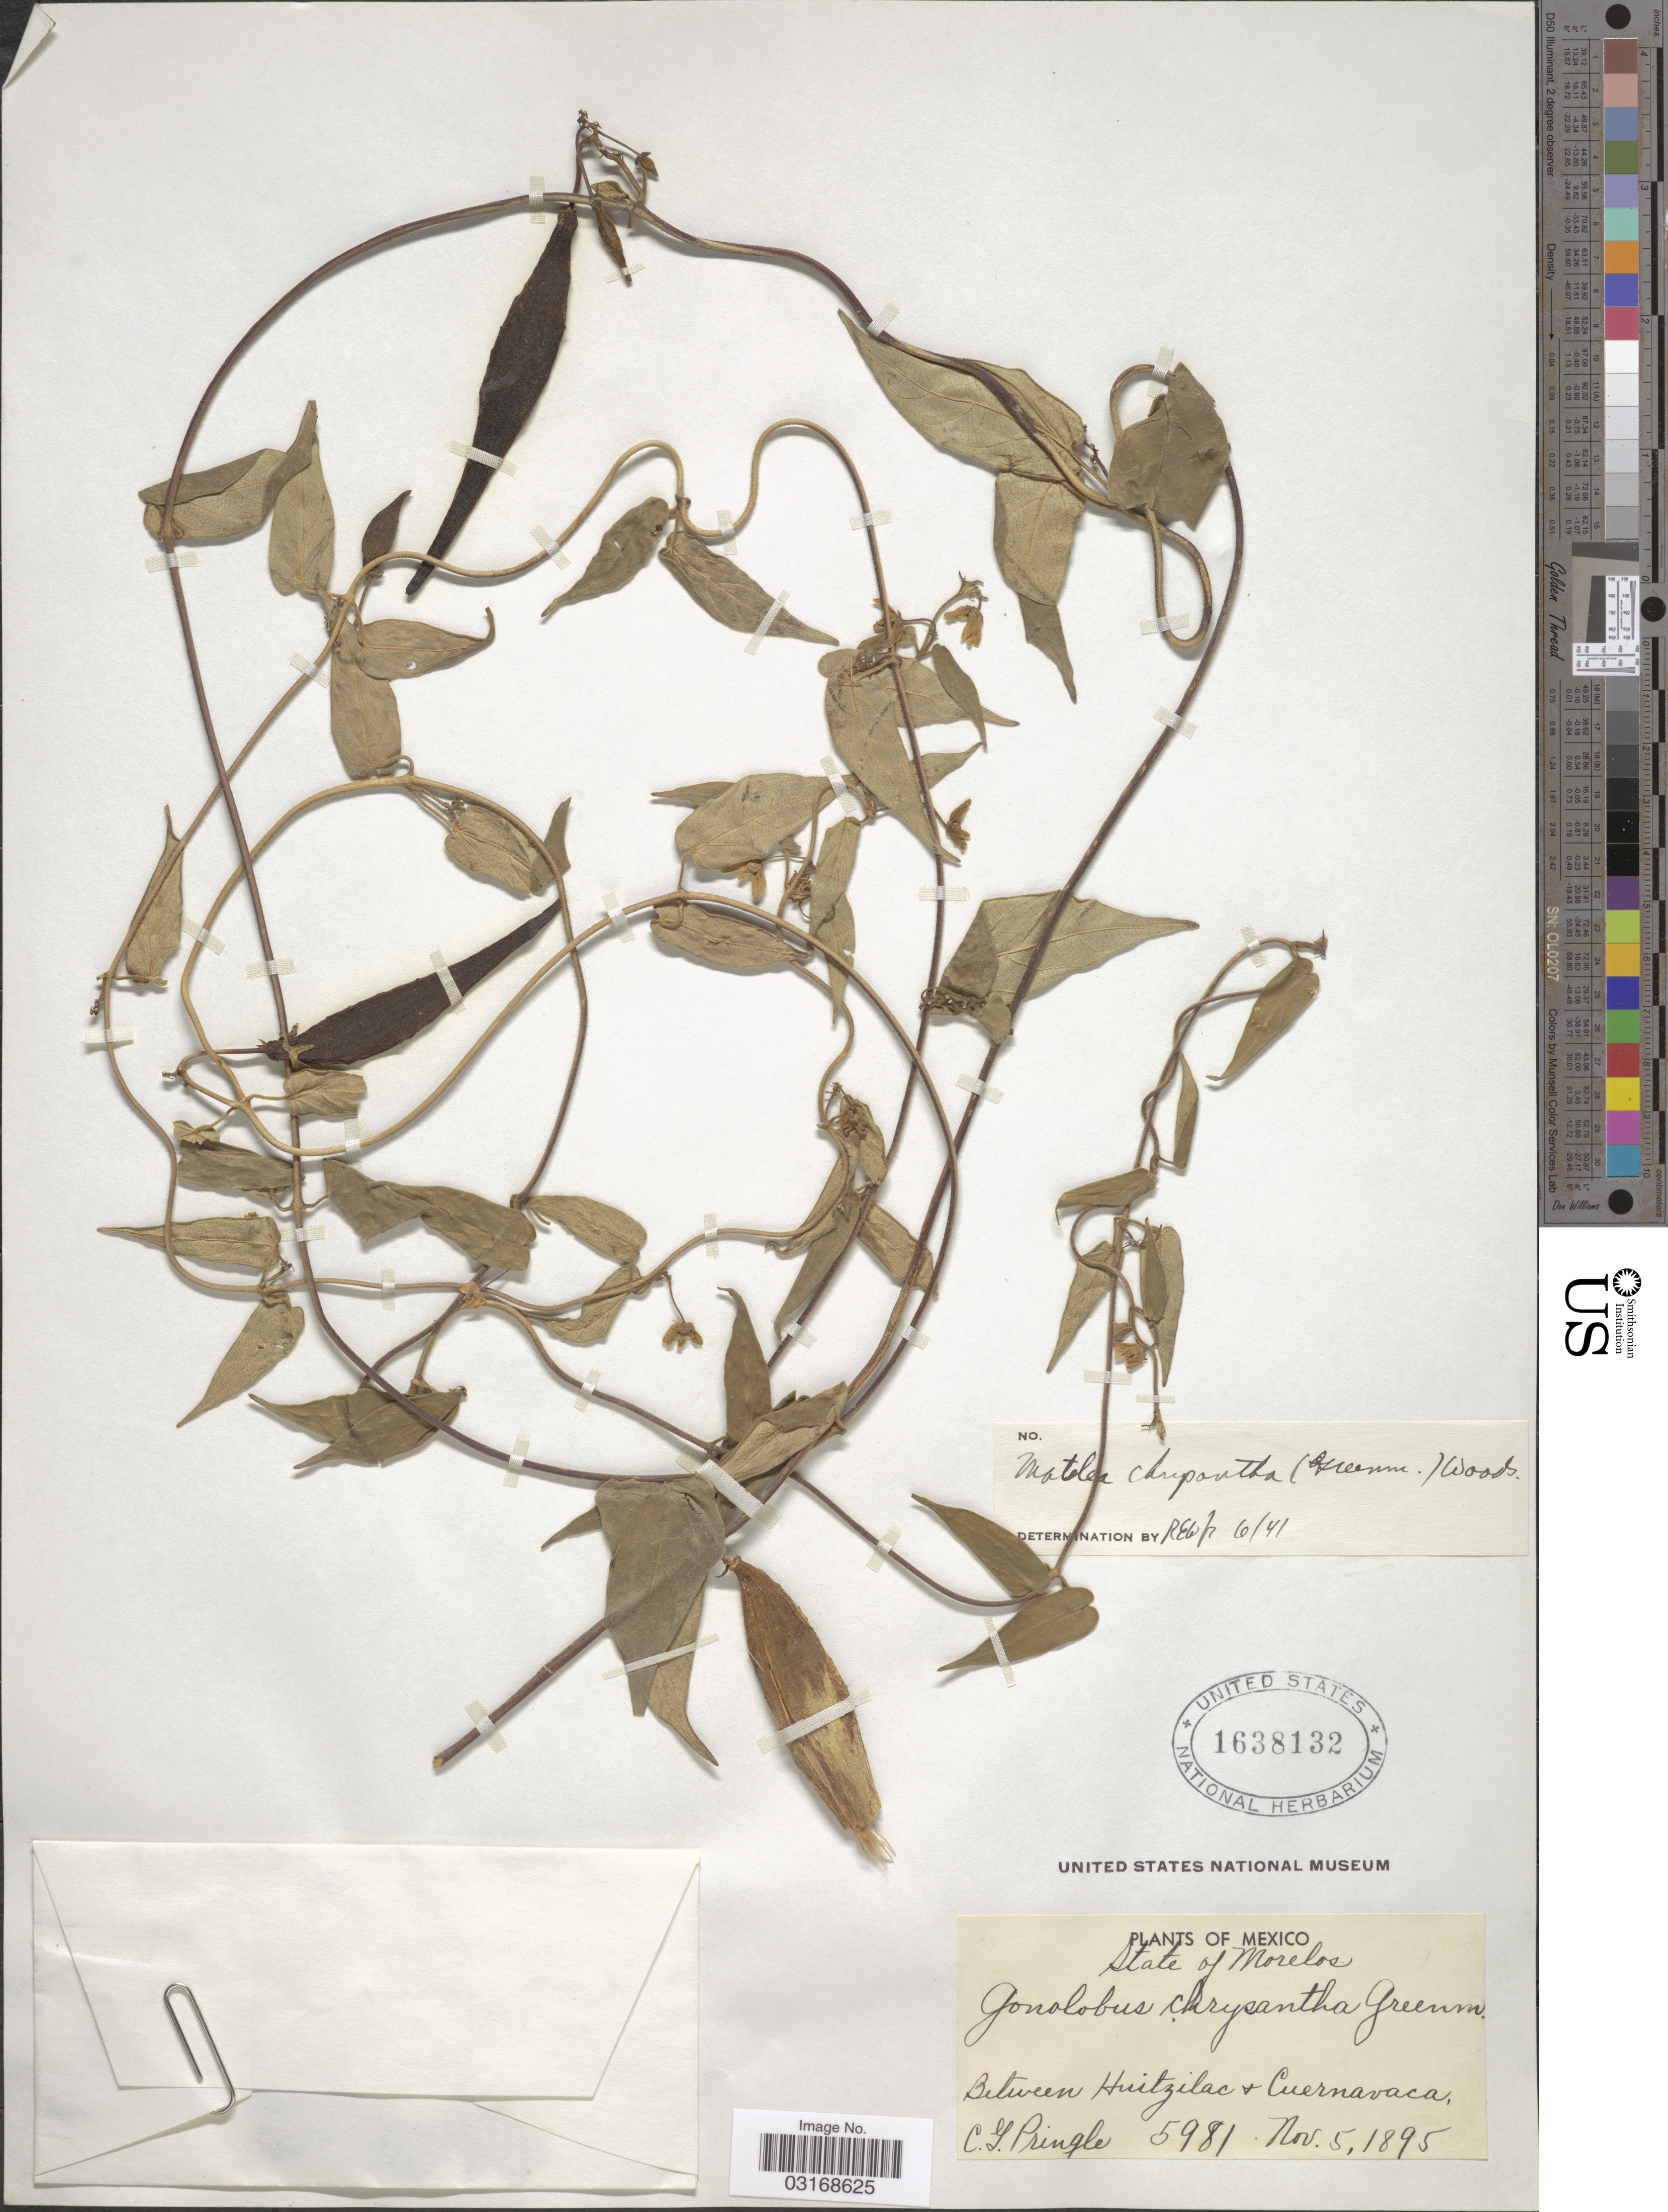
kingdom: Plantae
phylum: Tracheophyta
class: Magnoliopsida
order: Gentianales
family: Apocynaceae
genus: Matelea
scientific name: Matelea chrysantha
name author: (Greenm.) Woodson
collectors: C. G. Pringle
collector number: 5981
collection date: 1895-11-05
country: Mexico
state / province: Morelos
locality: State of Morelos. Between Huitzilac & Cuernavaca.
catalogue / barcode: US 1638132